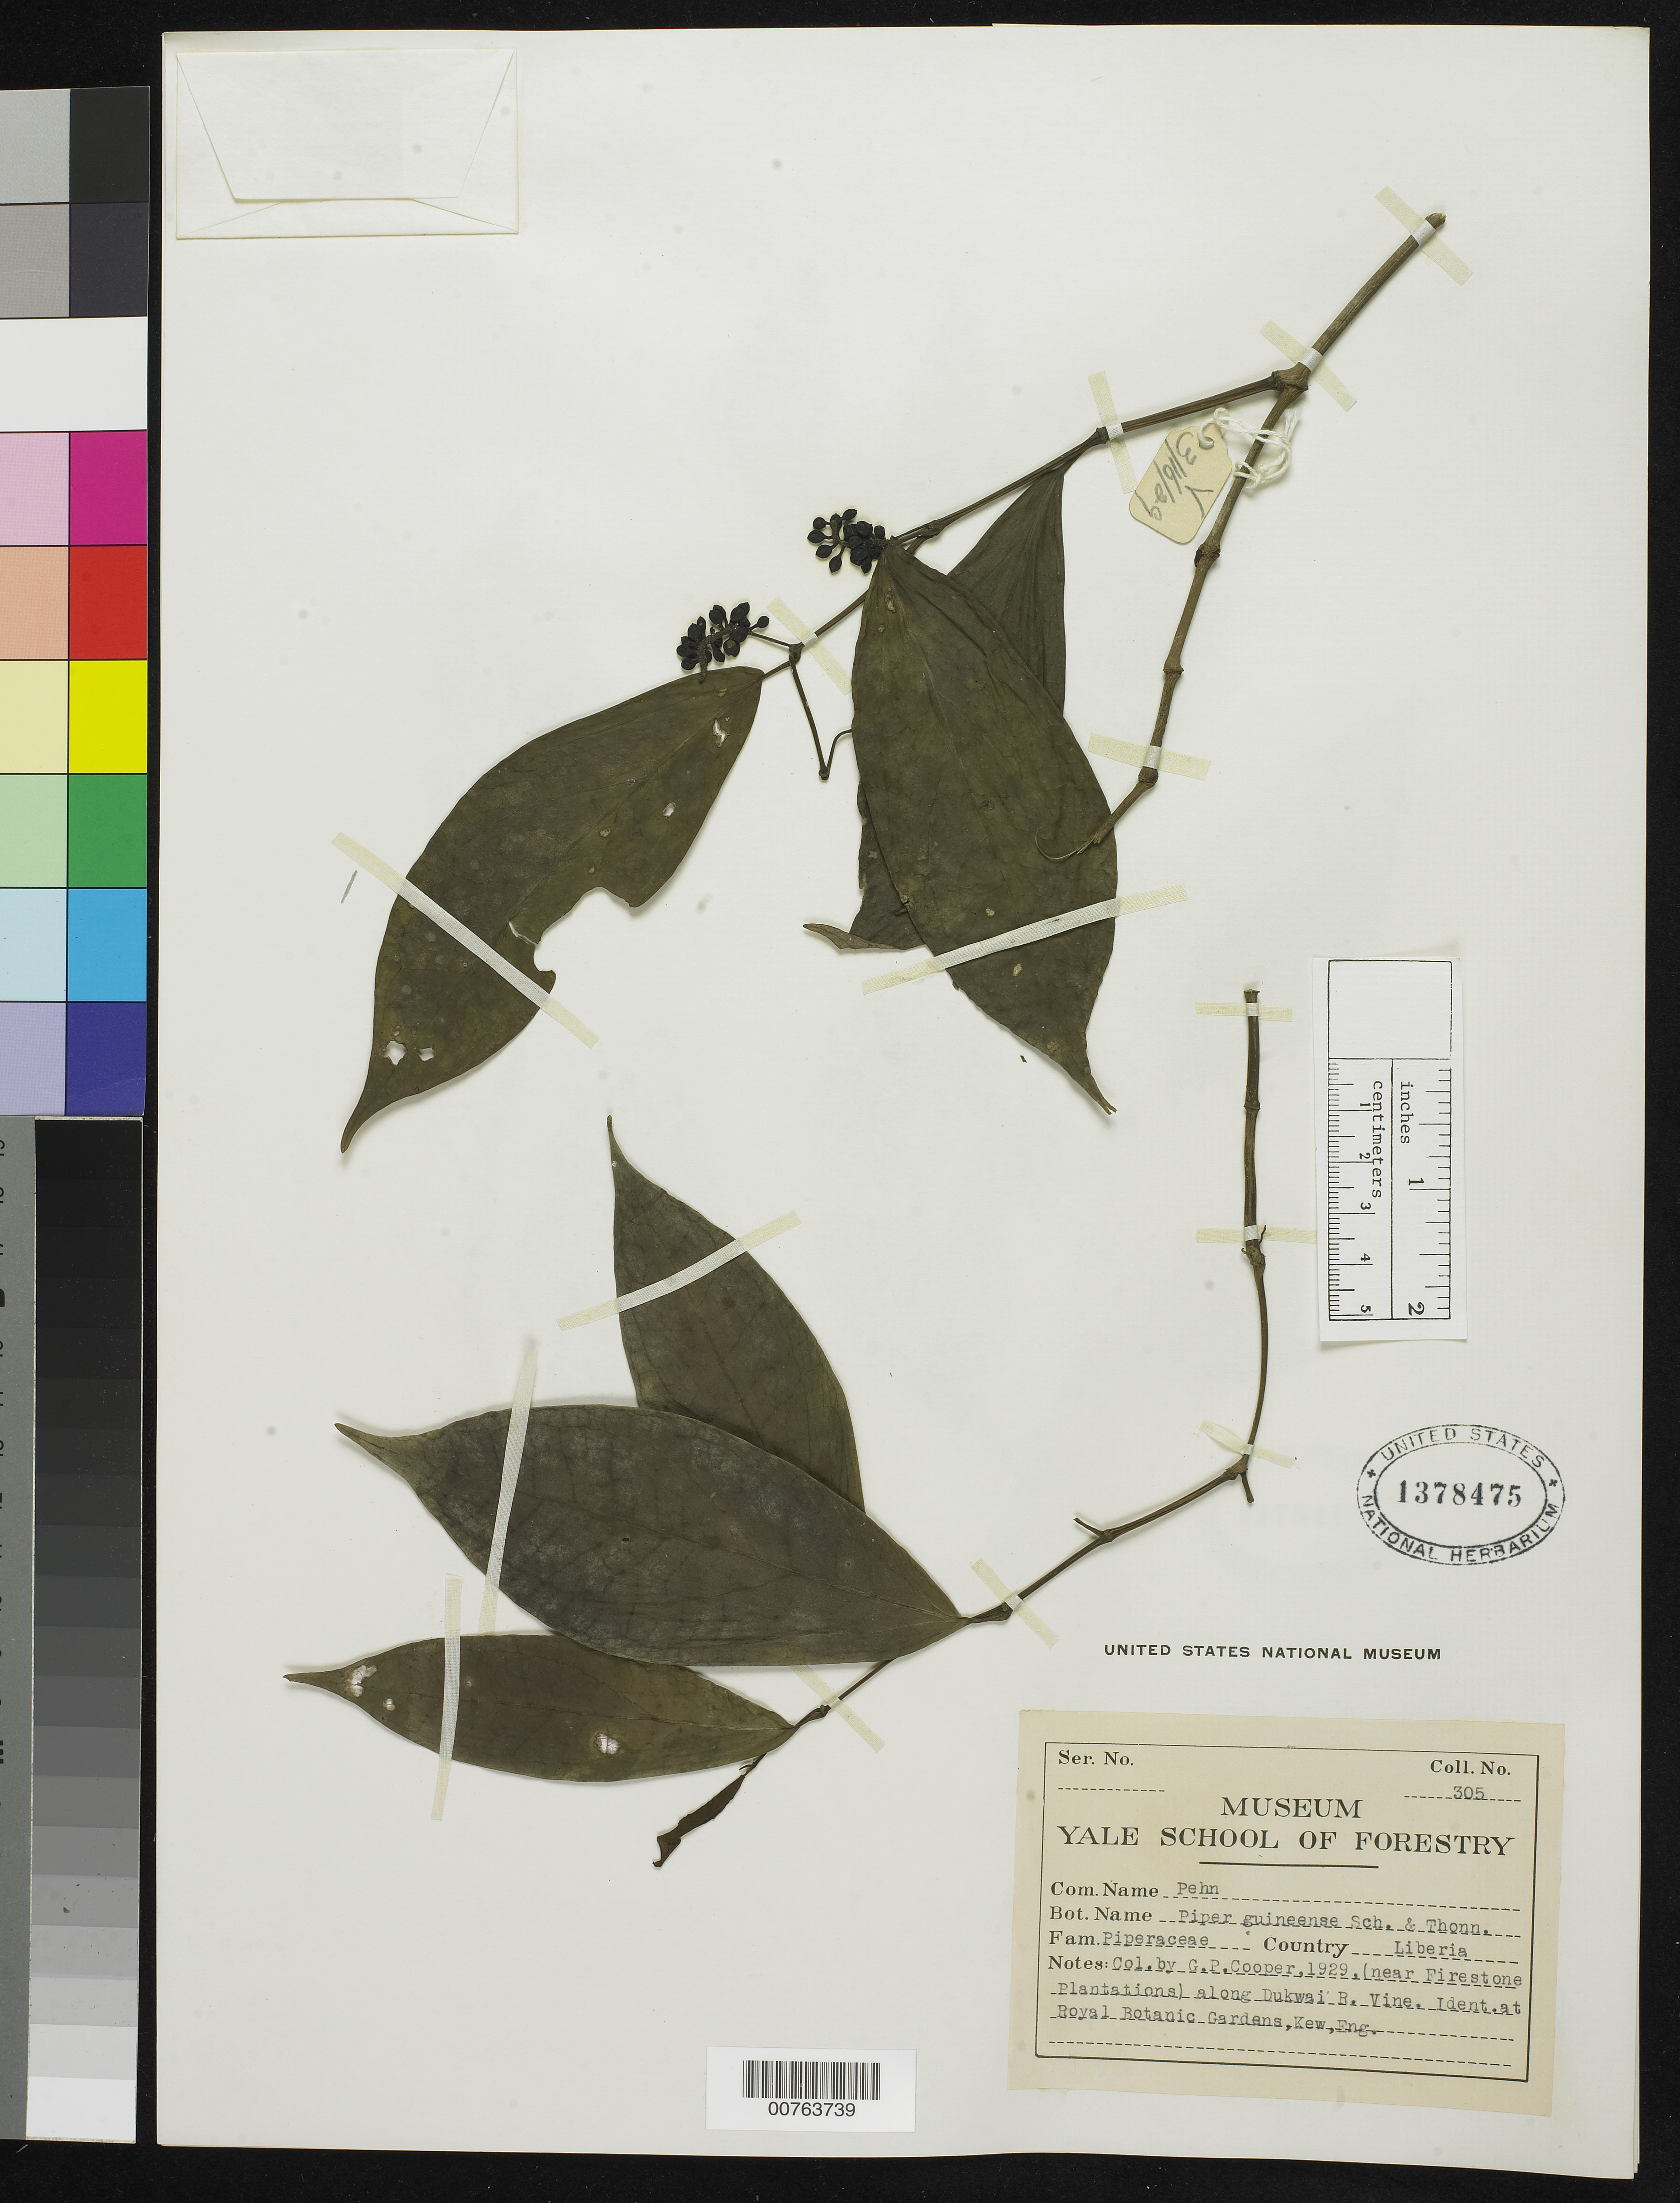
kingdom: Plantae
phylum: Tracheophyta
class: Magnoliopsida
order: Piperales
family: Piperaceae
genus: Piper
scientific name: Piper guineense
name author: Schumach. & Thonn.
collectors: G. Cooper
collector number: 305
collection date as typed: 1929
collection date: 1929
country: Liberia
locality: (near Firestone Plantations) along Dukwai River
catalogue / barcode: US 1378475